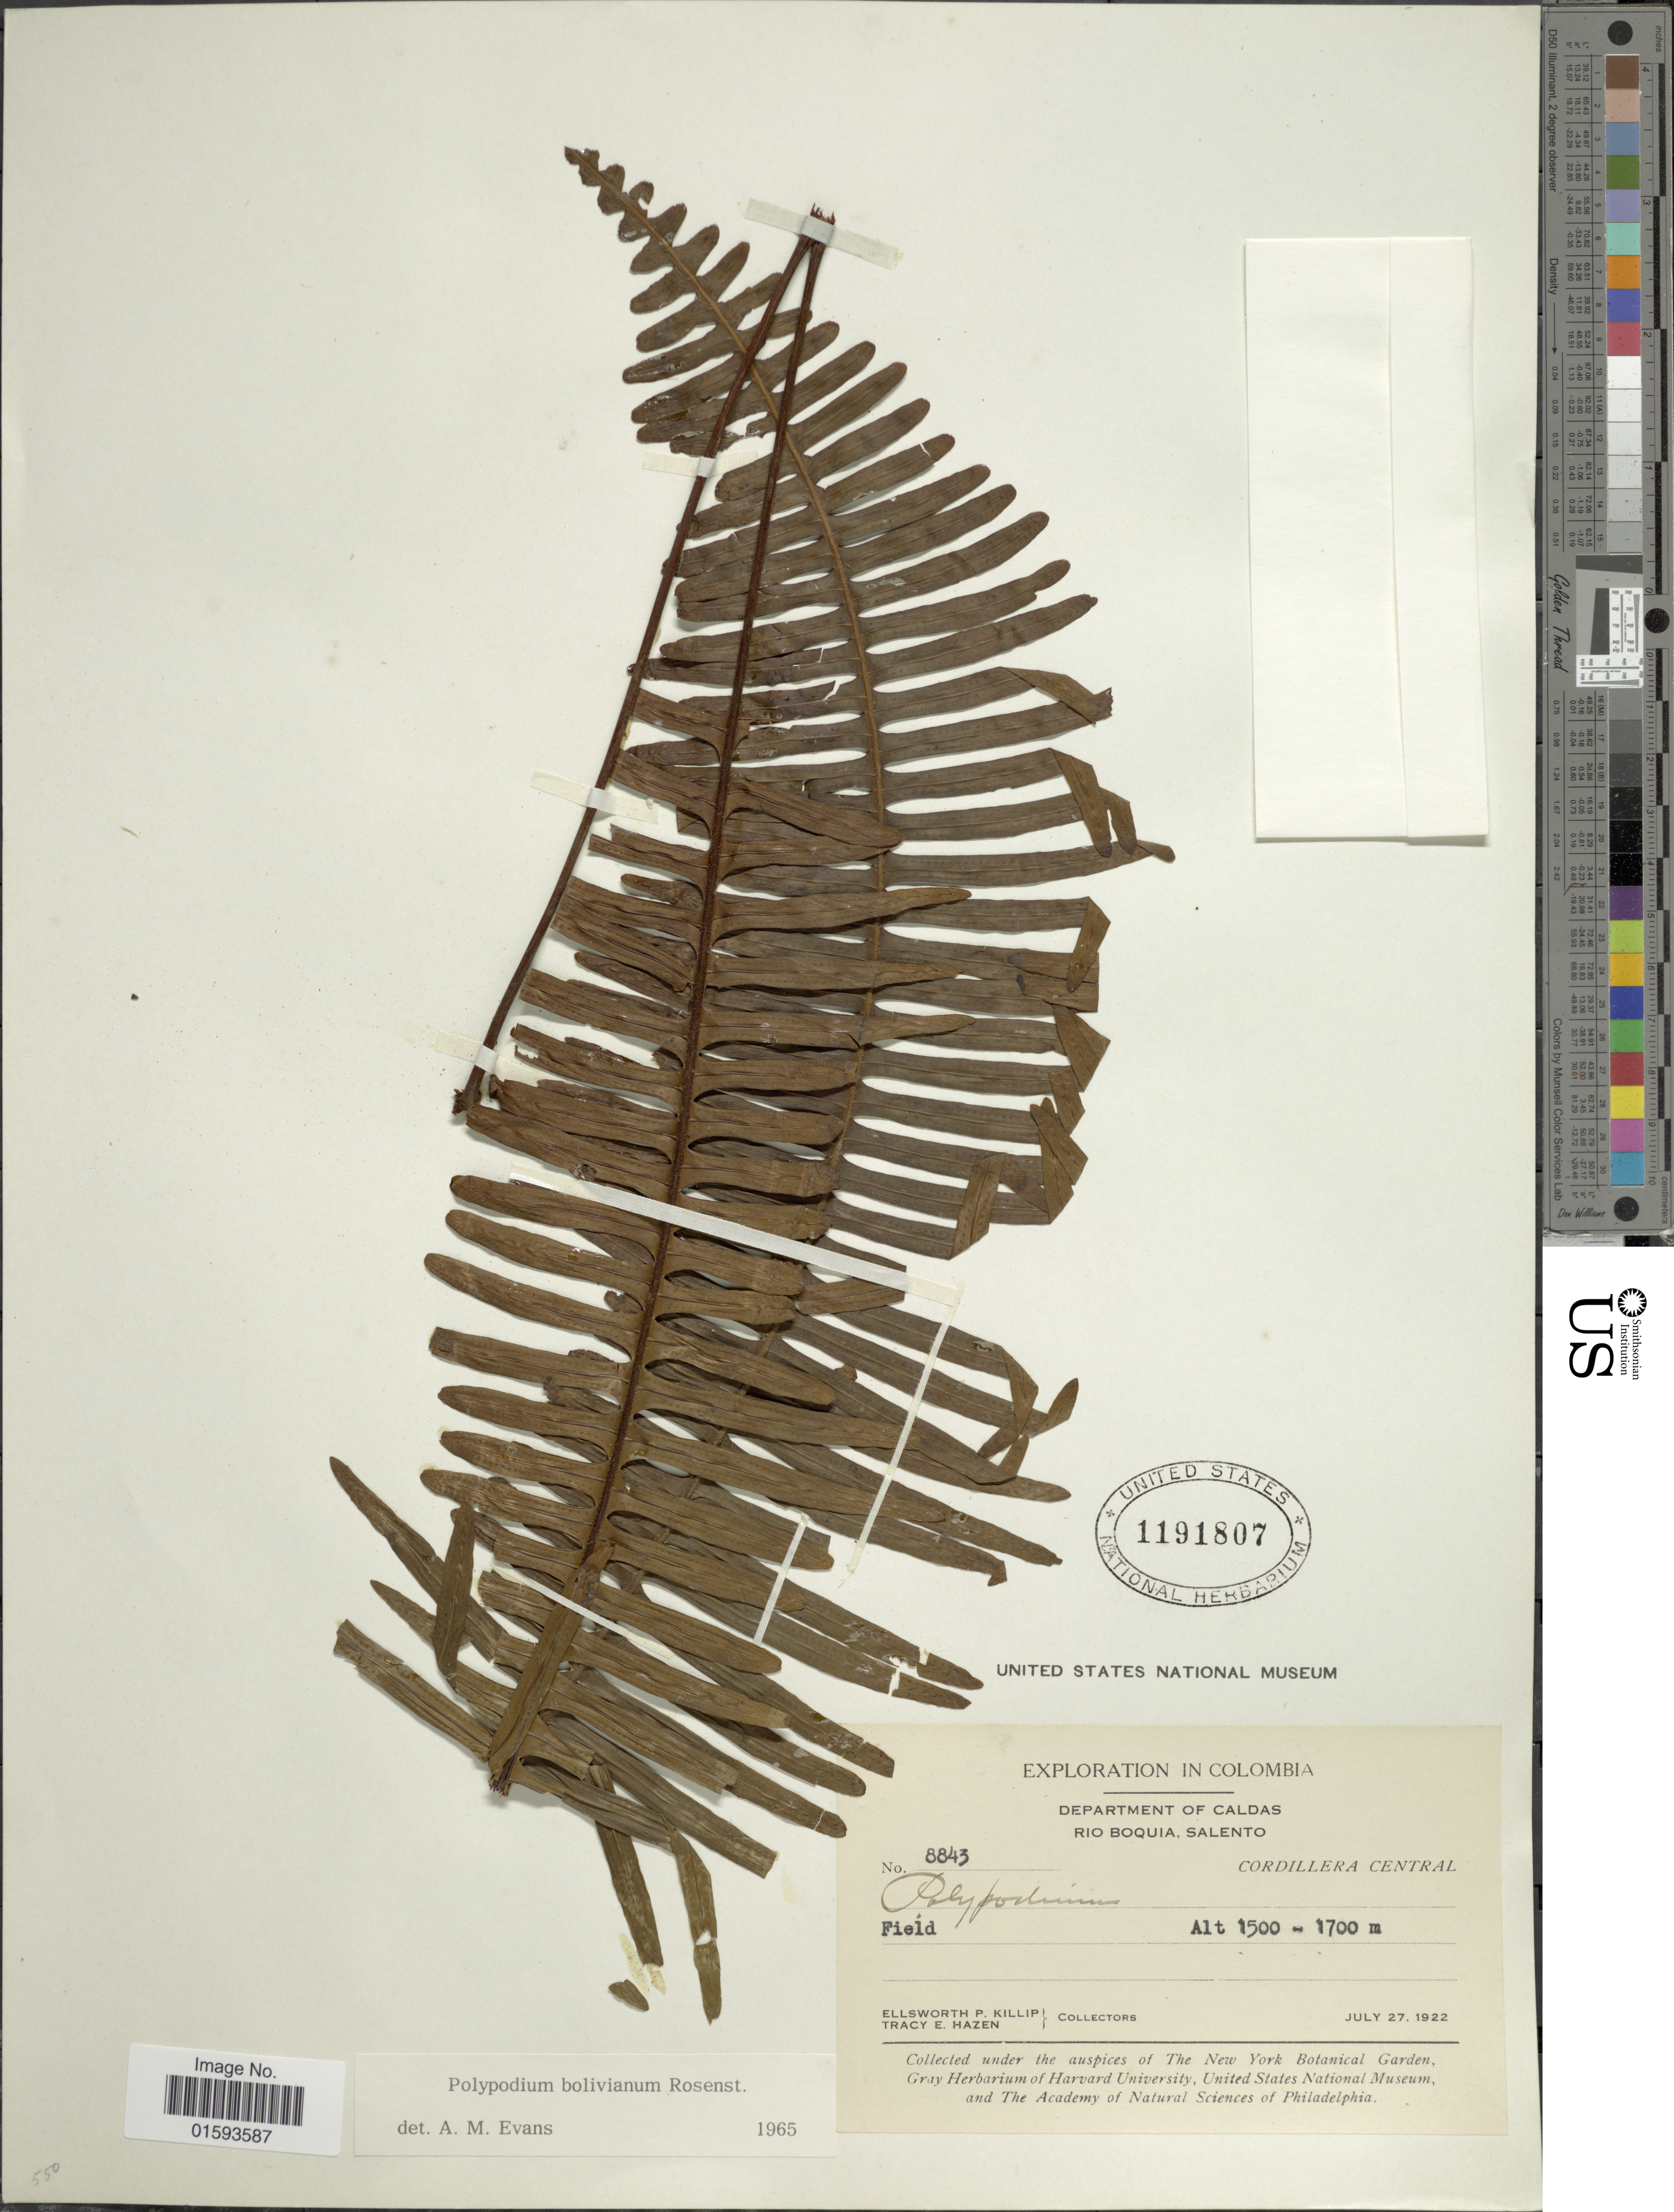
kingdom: Plantae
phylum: Tracheophyta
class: Polypodiopsida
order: Polypodiales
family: Polypodiaceae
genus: Pecluma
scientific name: Pecluma divaricata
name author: (E. Fourn.) Mickel & Beitel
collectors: E. P. Killip & T. E. Hazen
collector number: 8843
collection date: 1922-07-27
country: Colombia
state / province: Caldas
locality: Rio Boquia, Salento, Cordillera Central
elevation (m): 1500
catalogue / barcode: US 1191807